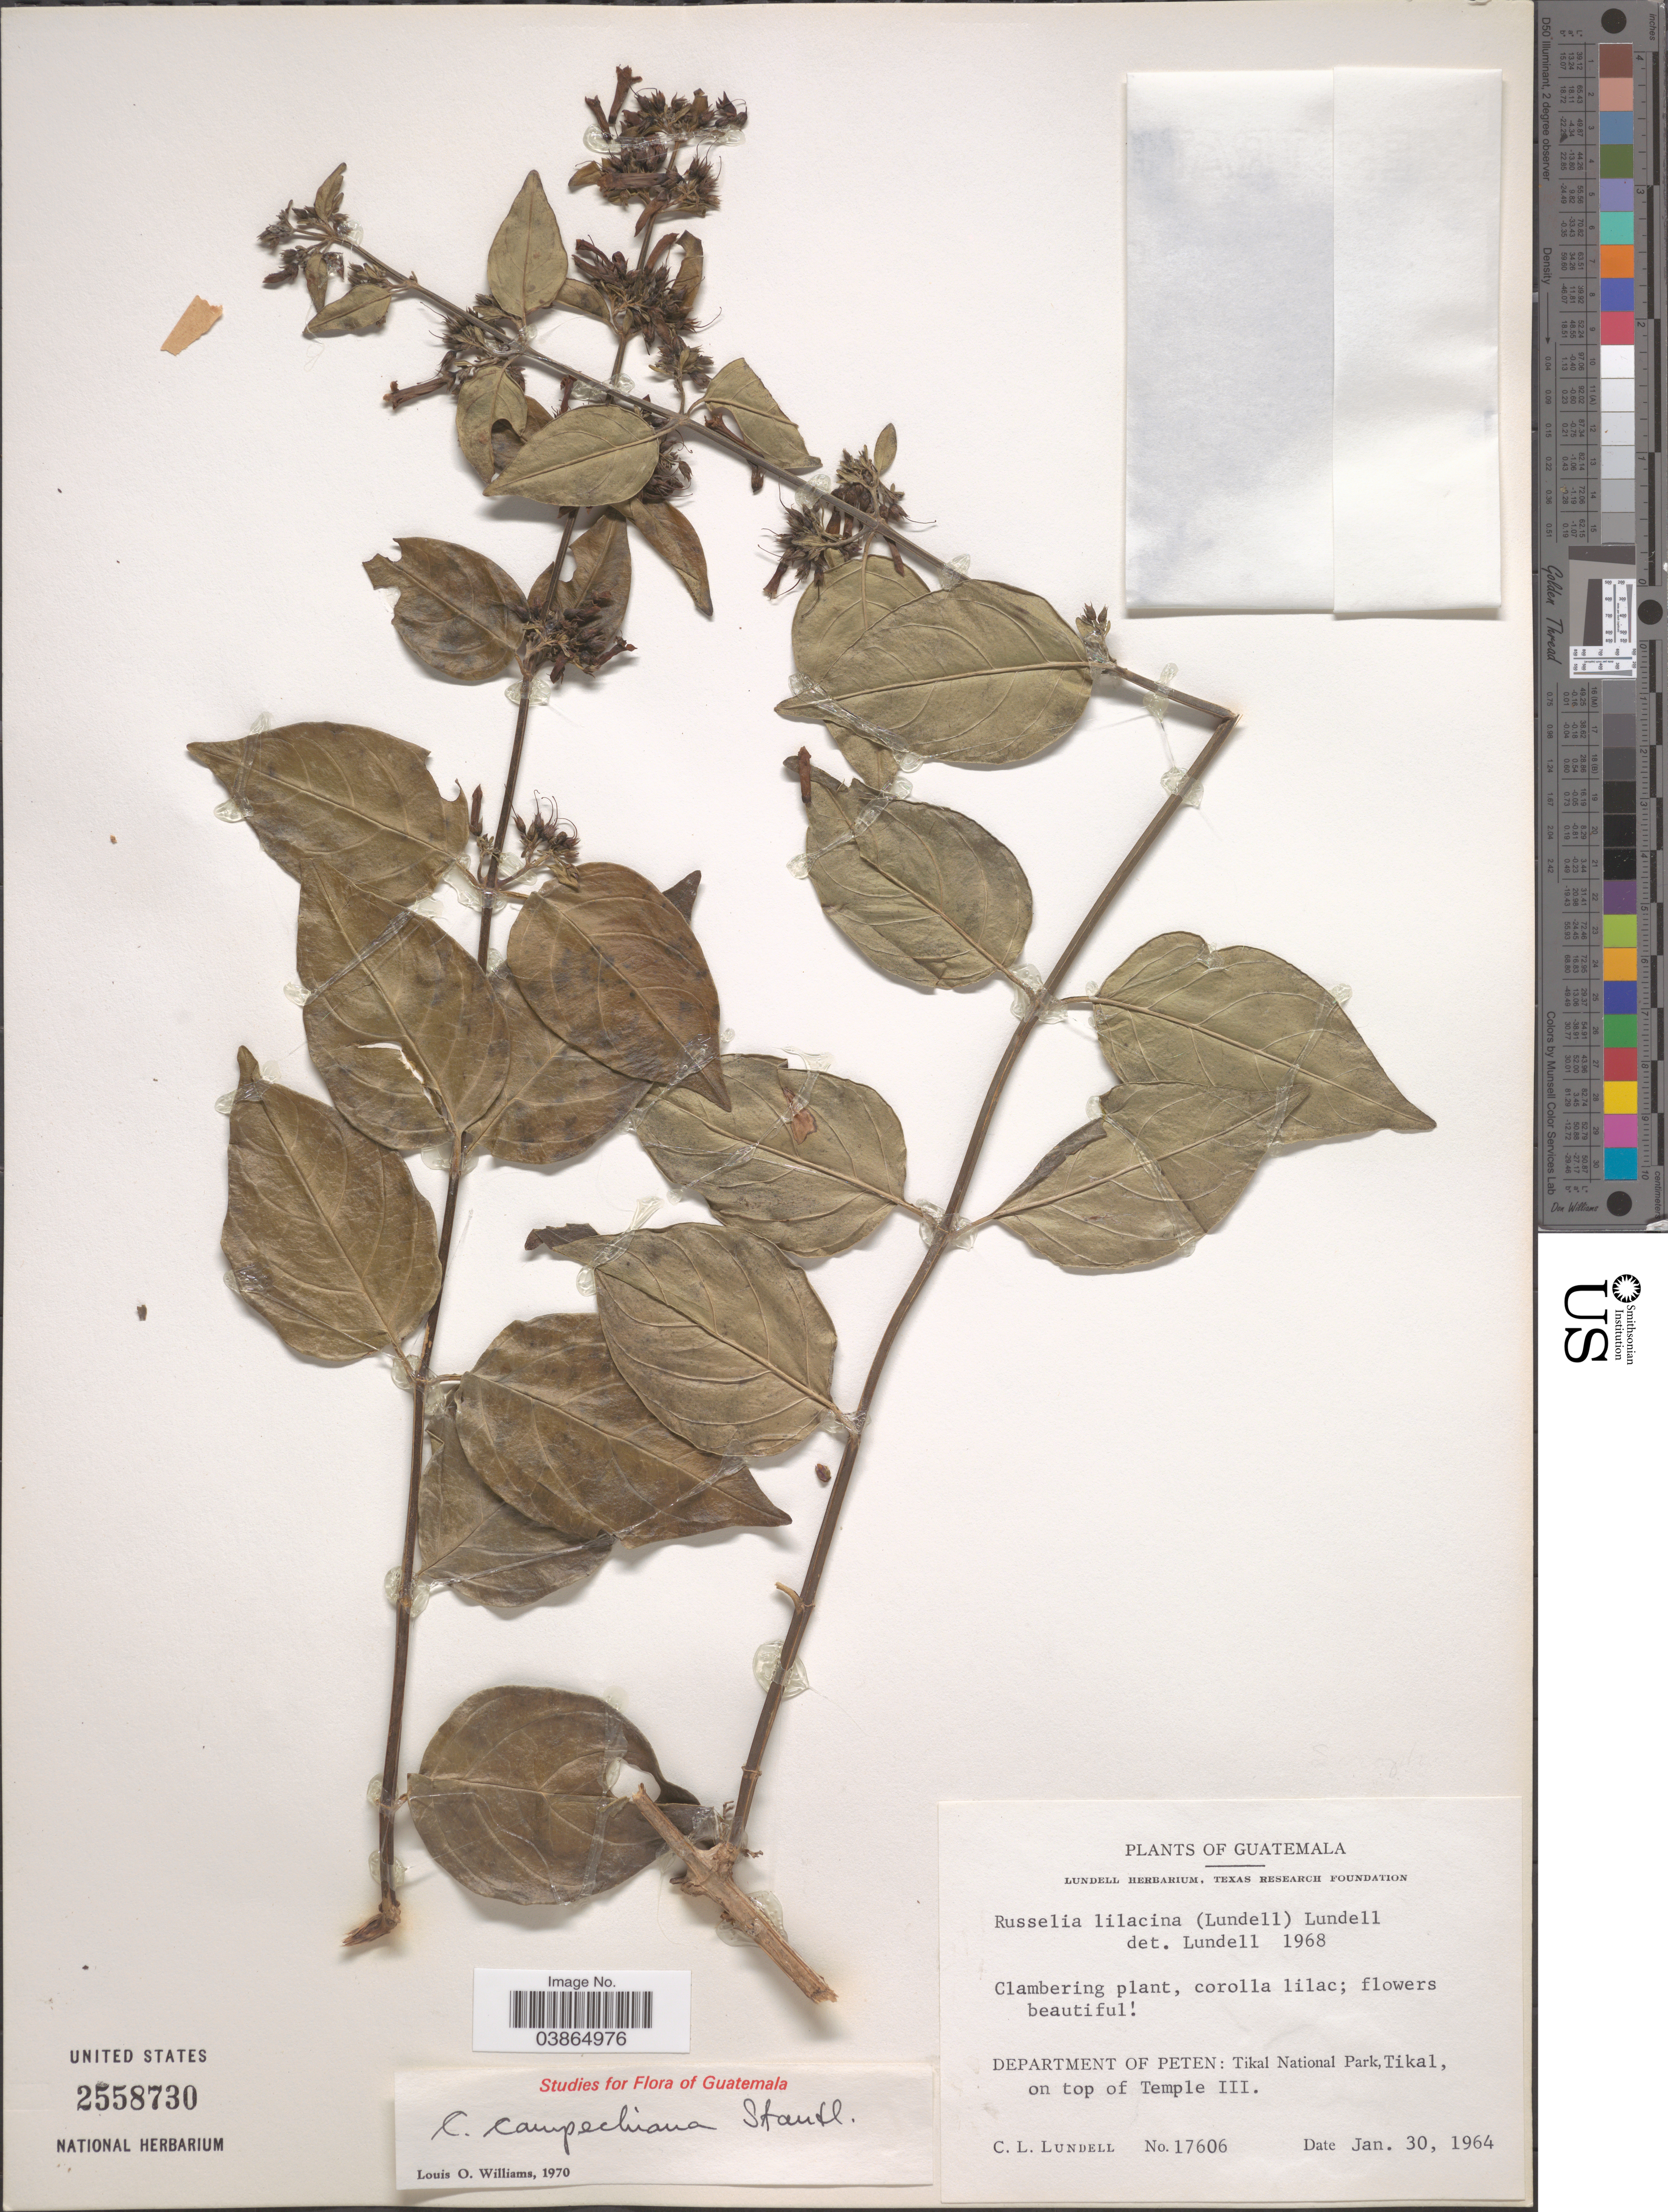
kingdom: Plantae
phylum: Tracheophyta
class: Magnoliopsida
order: Lamiales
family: Plantaginaceae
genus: Russelia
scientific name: Russelia campechiana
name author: Standl.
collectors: C. L. Lundell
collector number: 17606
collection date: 1964-01-30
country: Guatemala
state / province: El Peten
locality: Department of Peten: Tikal National Park, Tikal, on top of Temple III.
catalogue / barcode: US 2558730